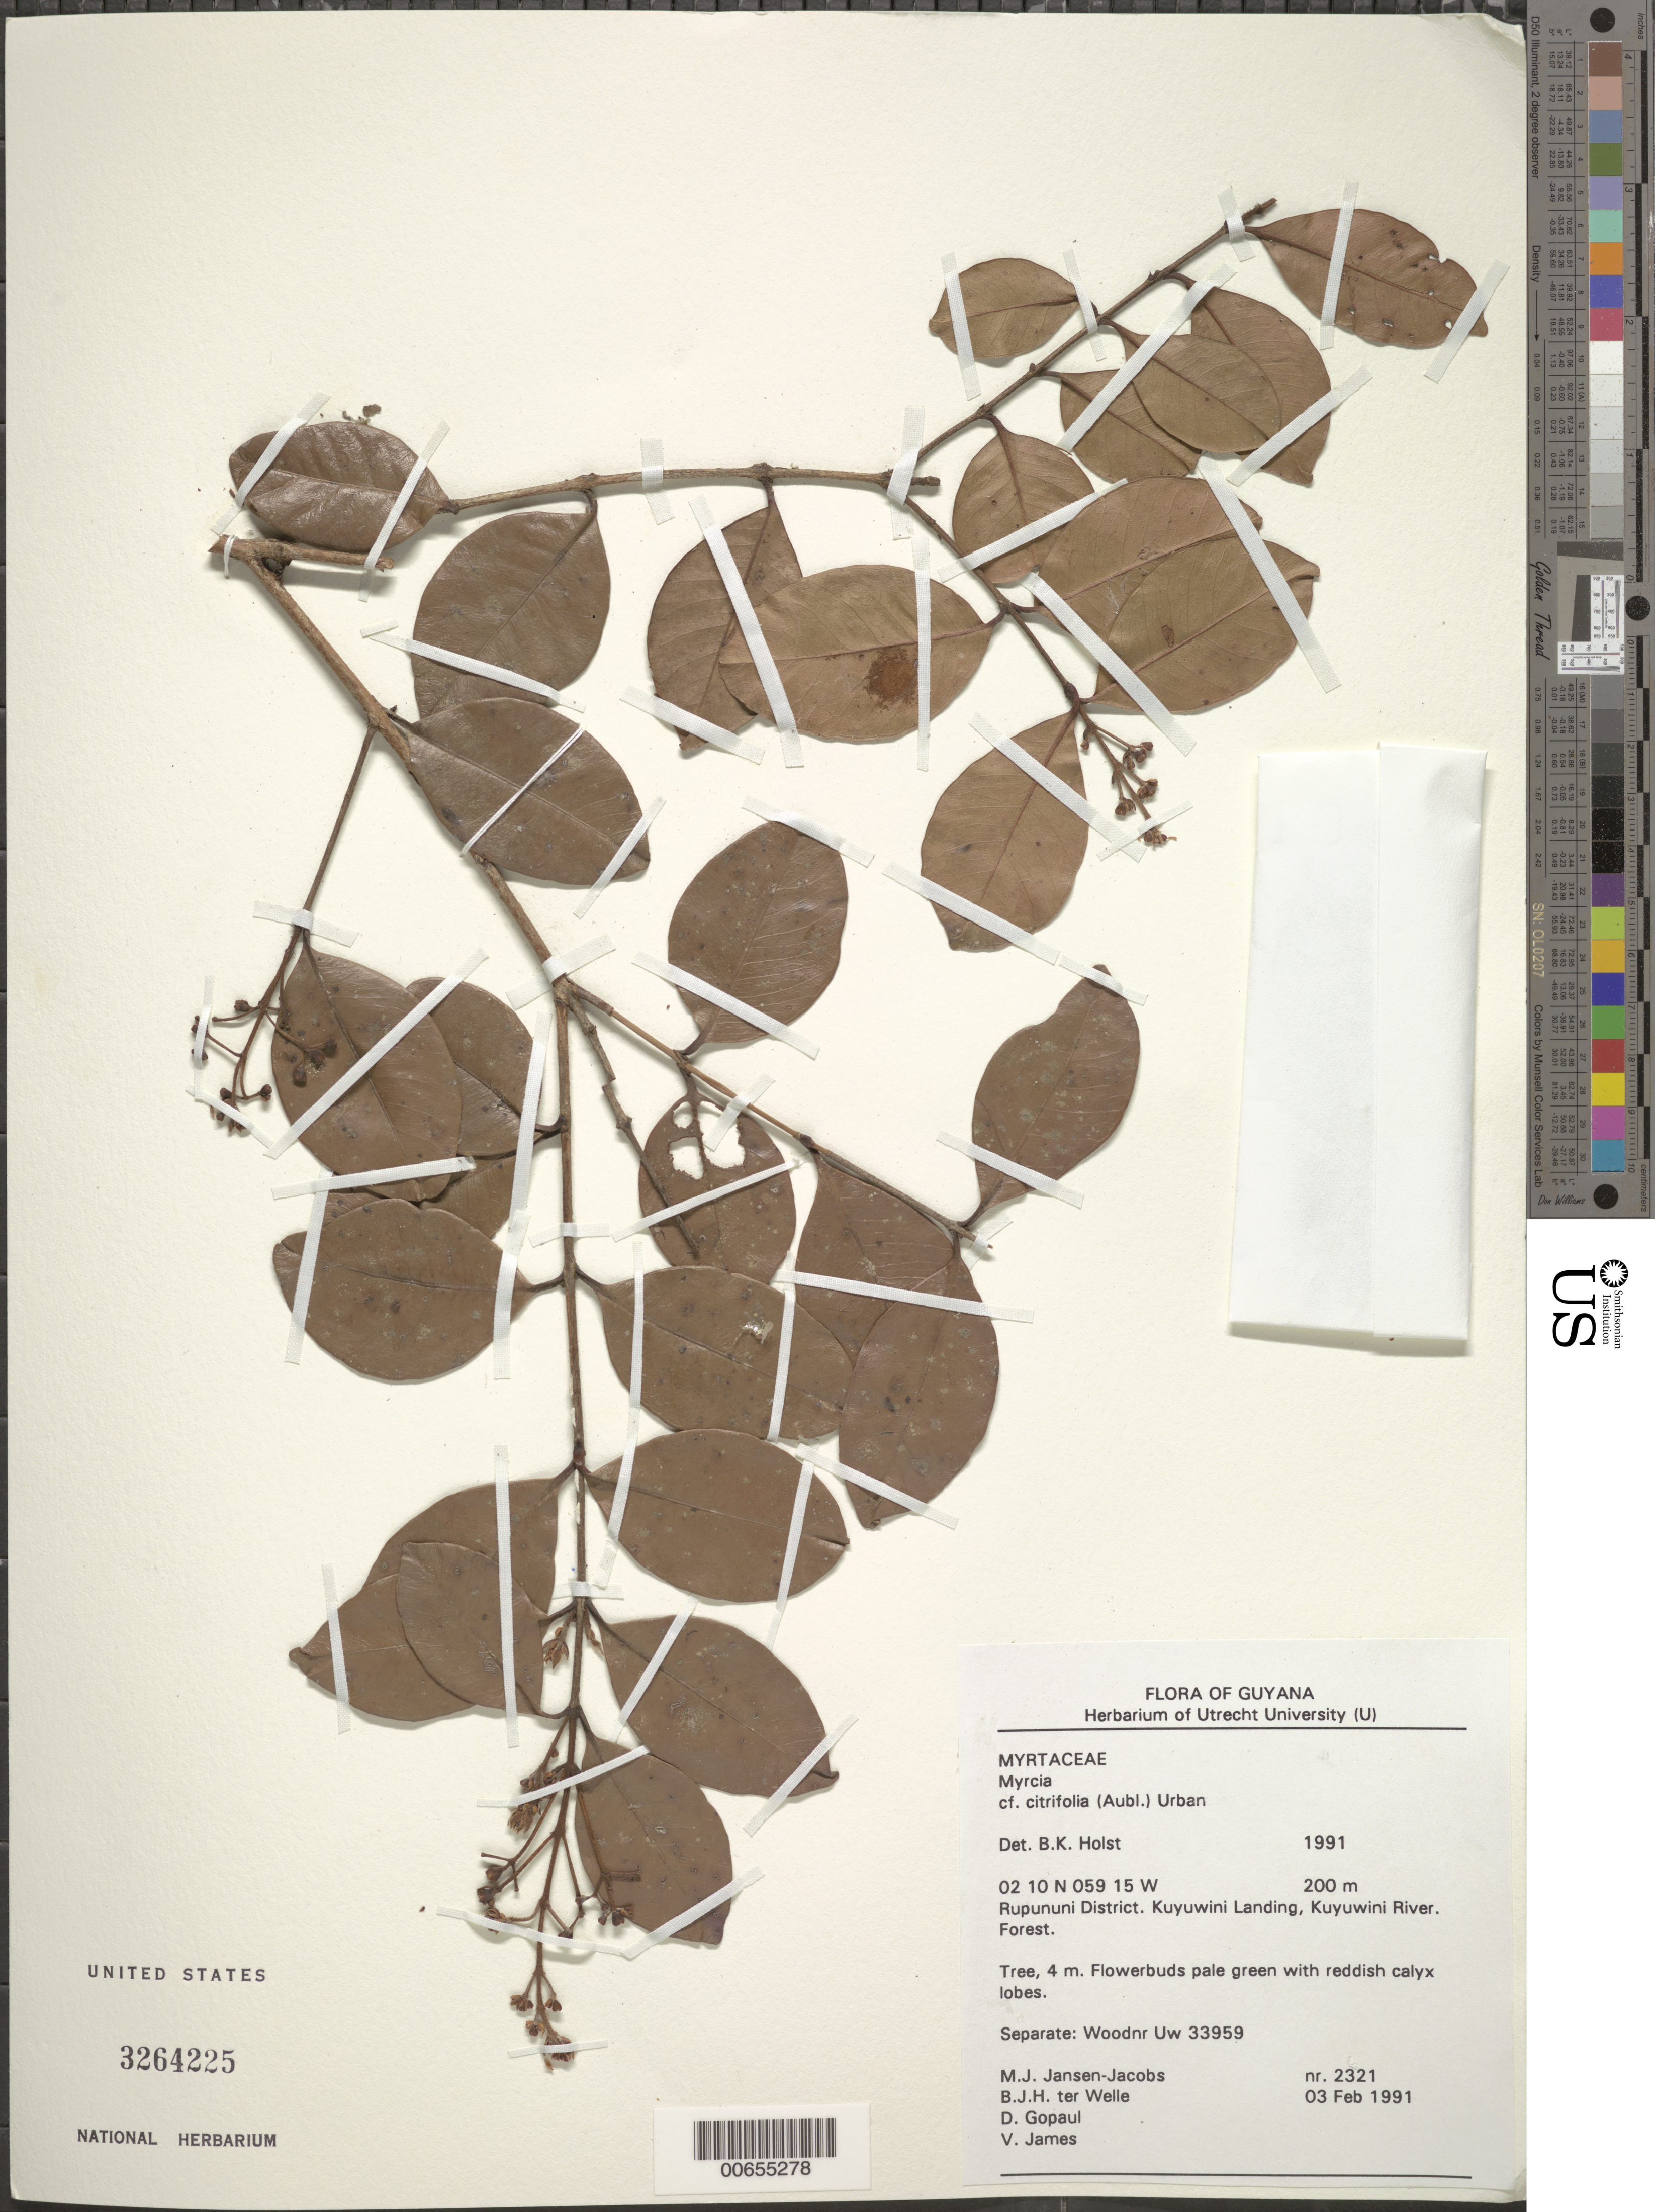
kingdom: Plantae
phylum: Tracheophyta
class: Magnoliopsida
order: Myrtales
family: Myrtaceae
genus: Myrcia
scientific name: Myrcia citrifolia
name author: (Aubl.) Urb.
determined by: Holst, Bruce K.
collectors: M. J. Jansen-Jacobs, B. Welle, D. Gopaul & V. James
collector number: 2321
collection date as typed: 3-Feb-91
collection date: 1991-02-03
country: Guyana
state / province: U. Takutu-U. Essequibo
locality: Kuyuwini Landing, Kuyuwini River, Rupununi District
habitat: Forest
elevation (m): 200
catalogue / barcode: US 3264225